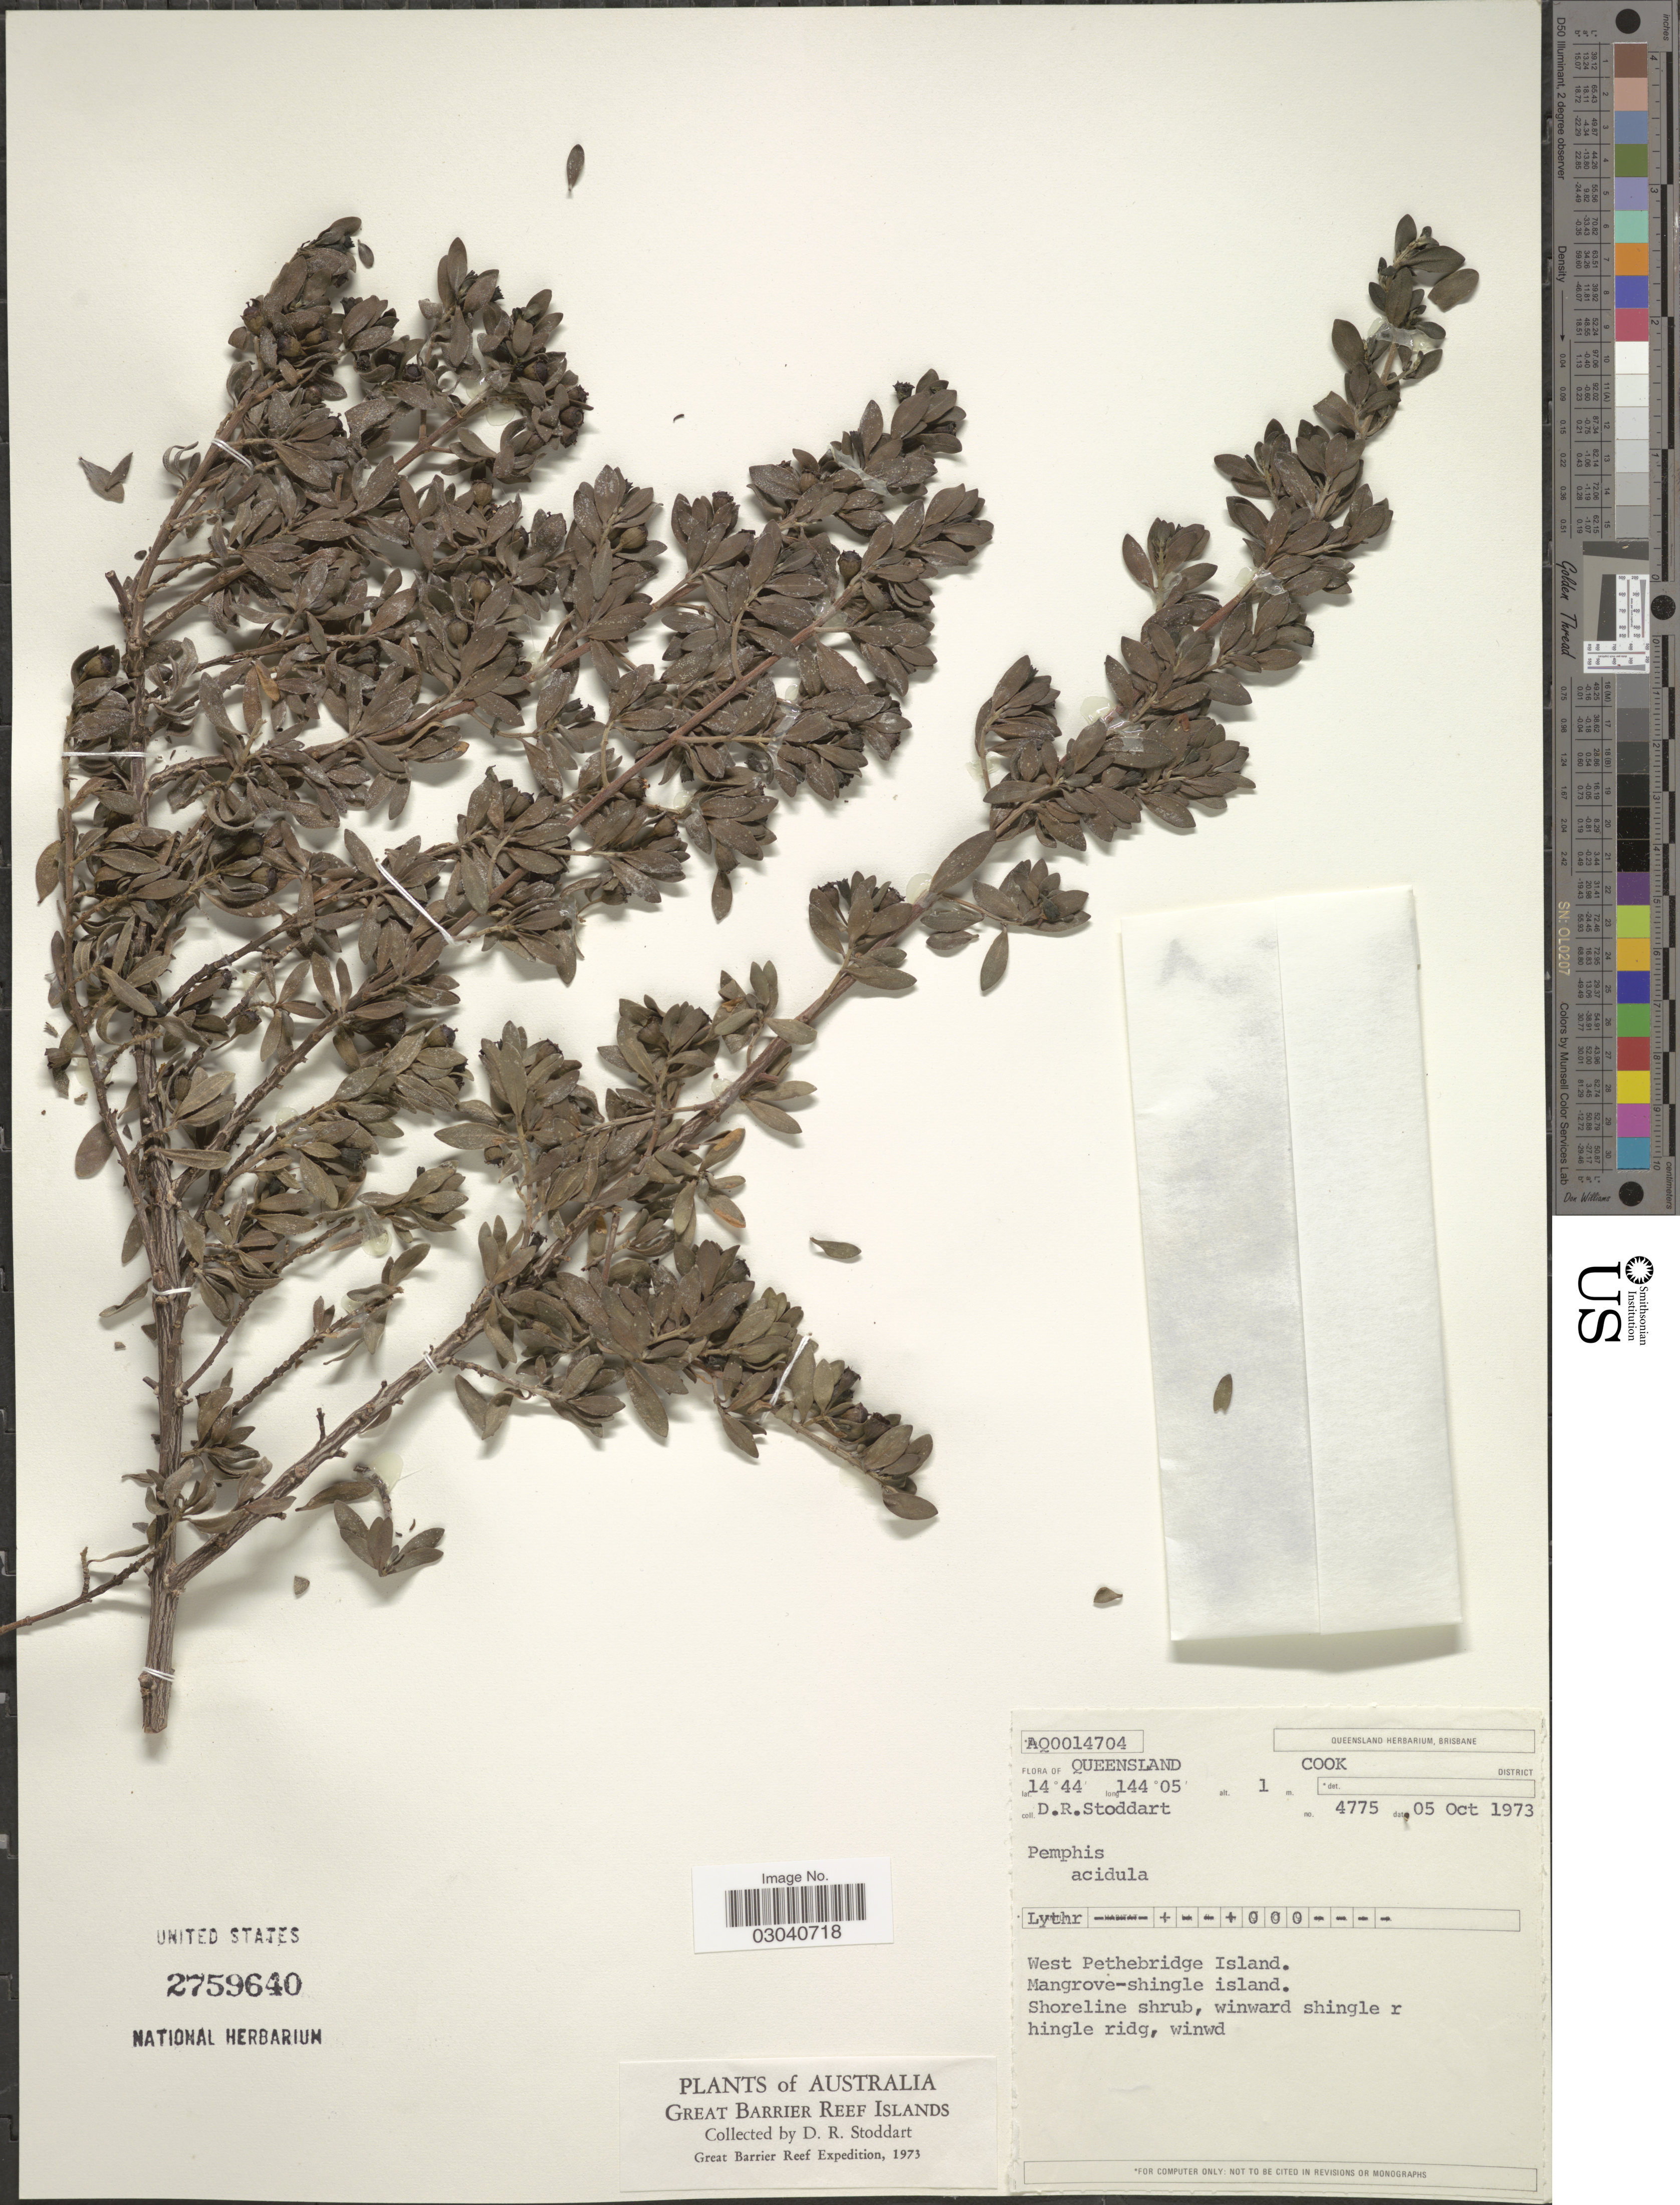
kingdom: Plantae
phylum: Tracheophyta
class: Magnoliopsida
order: Myrtales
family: Lythraceae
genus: Pemphis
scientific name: Pemphis acidula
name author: J.R. Forst. & G. Forst.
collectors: D. R. Stoddart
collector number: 4775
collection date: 1973-10-05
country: Australia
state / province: Queensland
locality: Great Barrier Reef Islands. Cook District. West Pethebridge Island. Mangrove-shingle island.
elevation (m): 1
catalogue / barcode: US 2759640